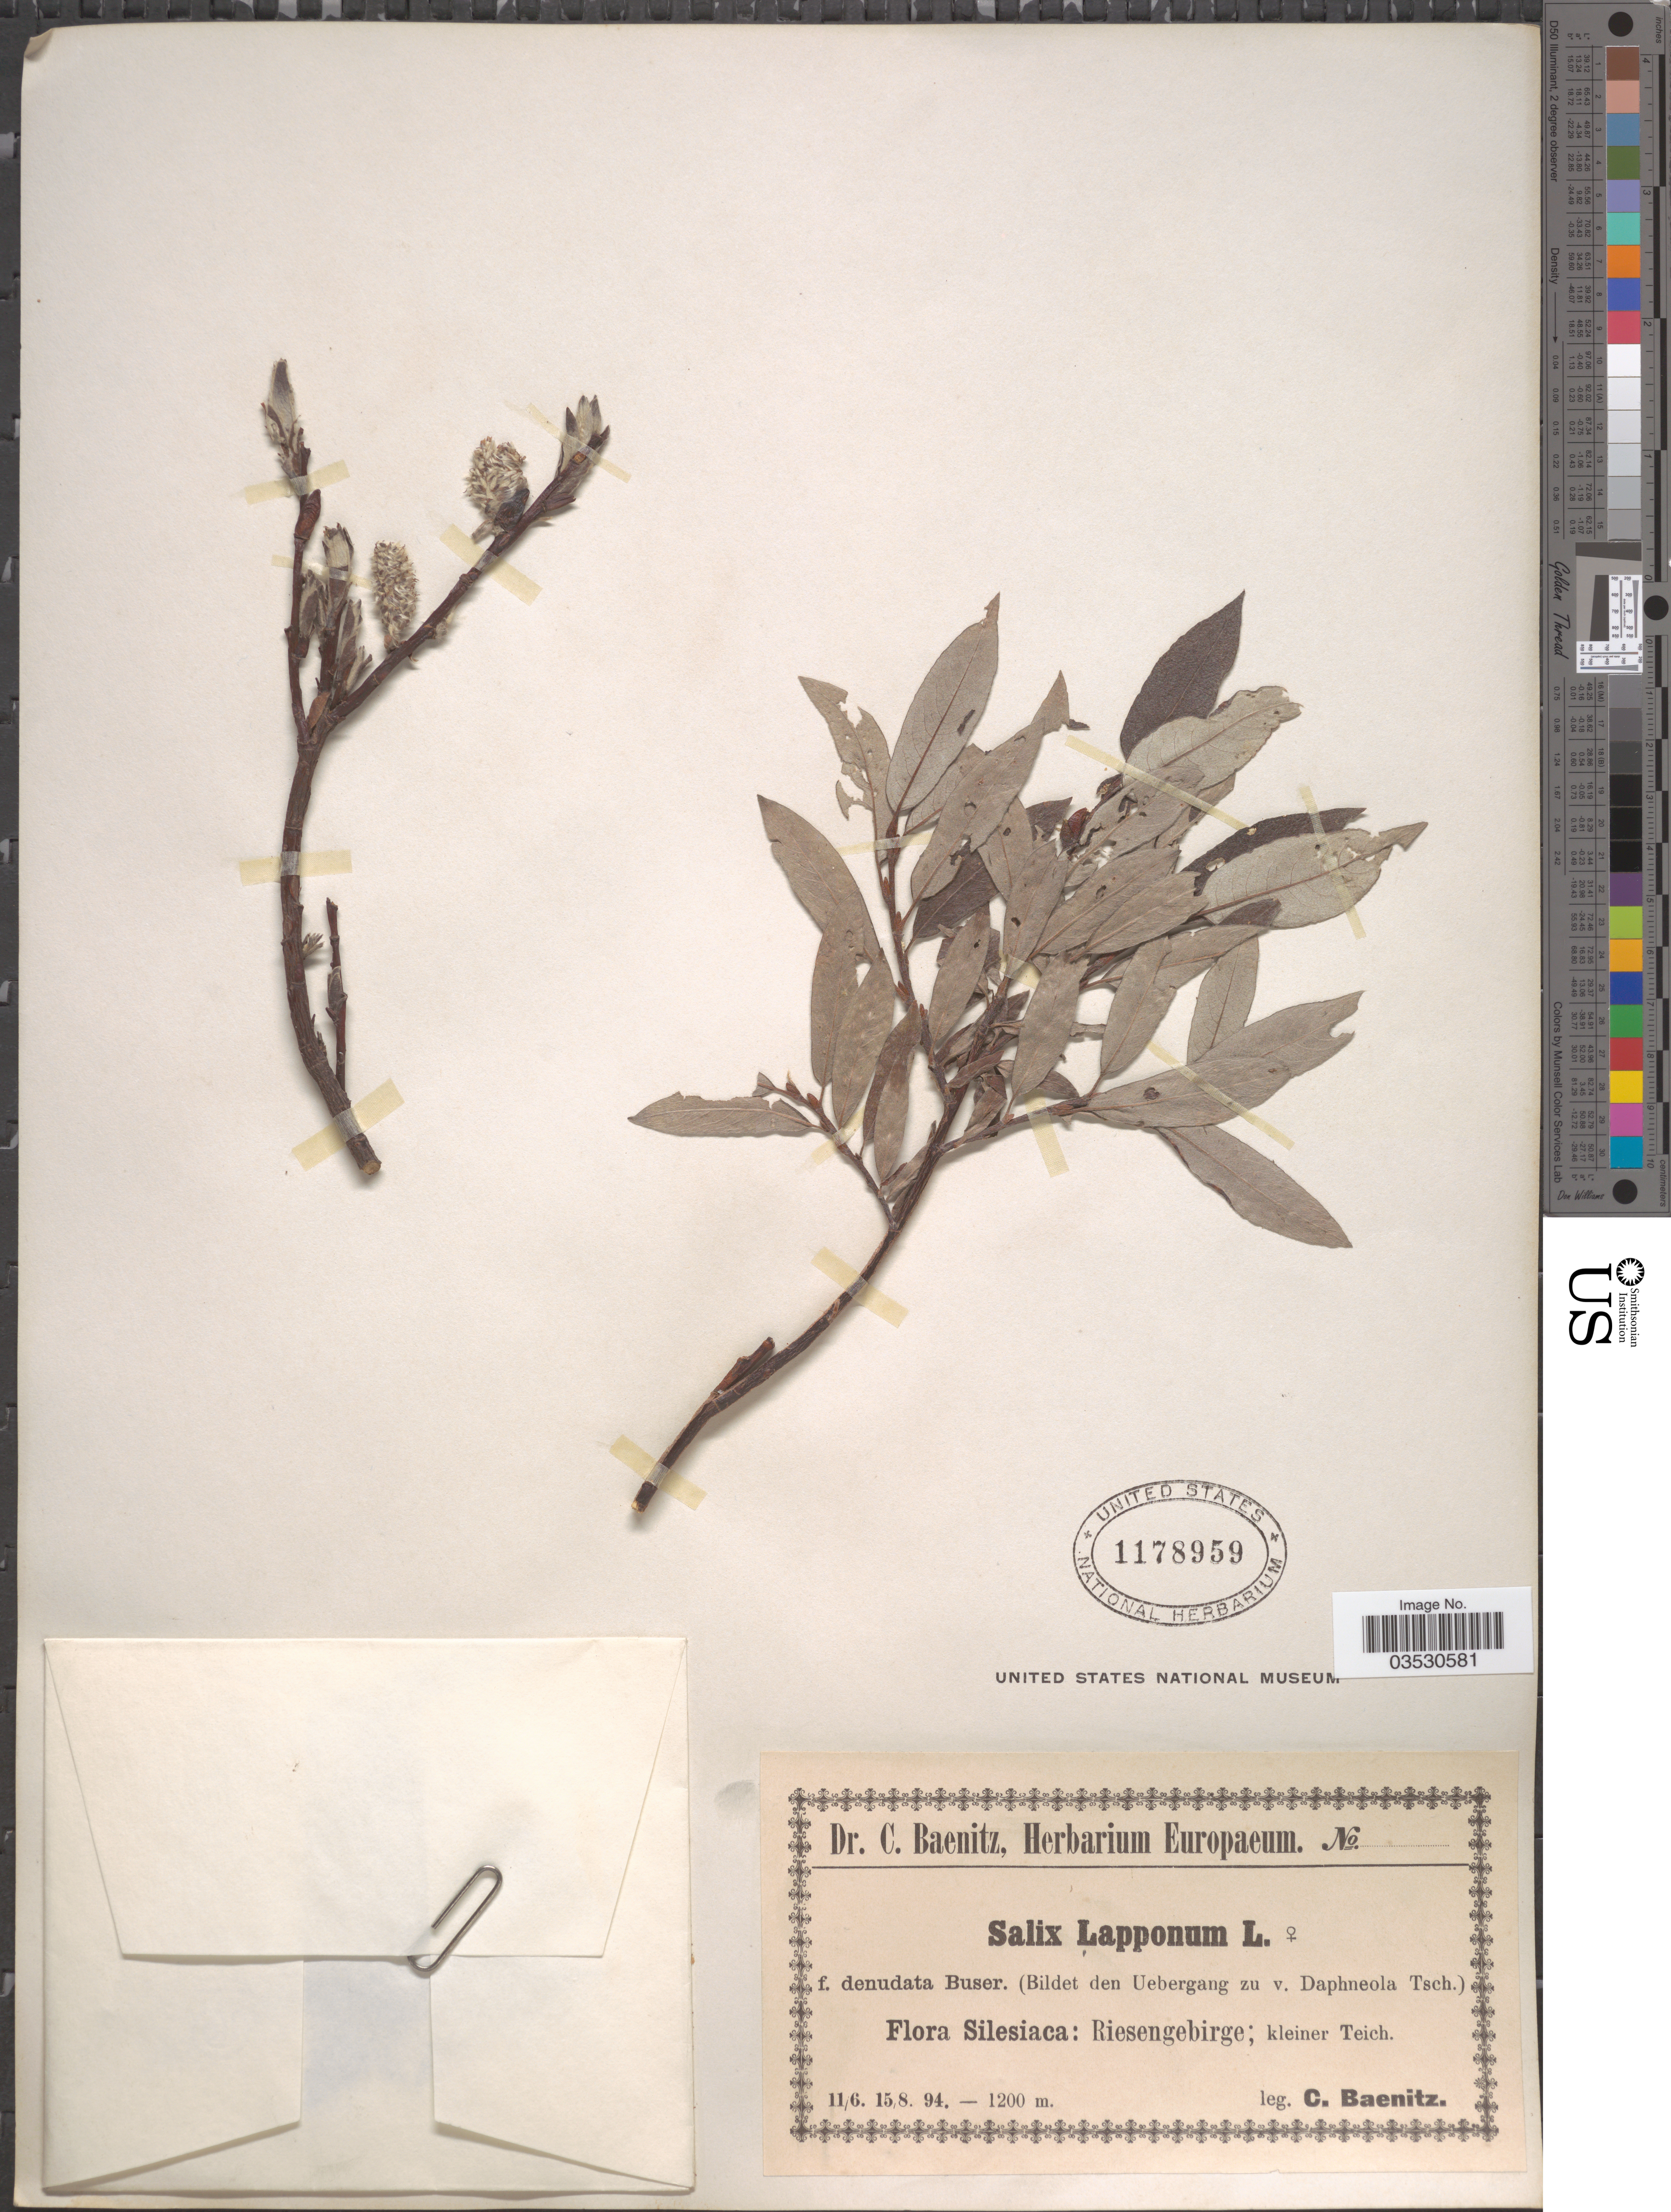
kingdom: Plantae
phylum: Tracheophyta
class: Magnoliopsida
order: Malpighiales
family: Salicaceae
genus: Salix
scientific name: Salix lapponum f. denudata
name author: Buser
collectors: C. G. Baenitz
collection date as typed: Transcribed d/m/y: 11/6/94 to 15/8/94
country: Poland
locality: Silesiaca: Riesengebirge; kleiner Teich.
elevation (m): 1200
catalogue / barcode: US 1178959